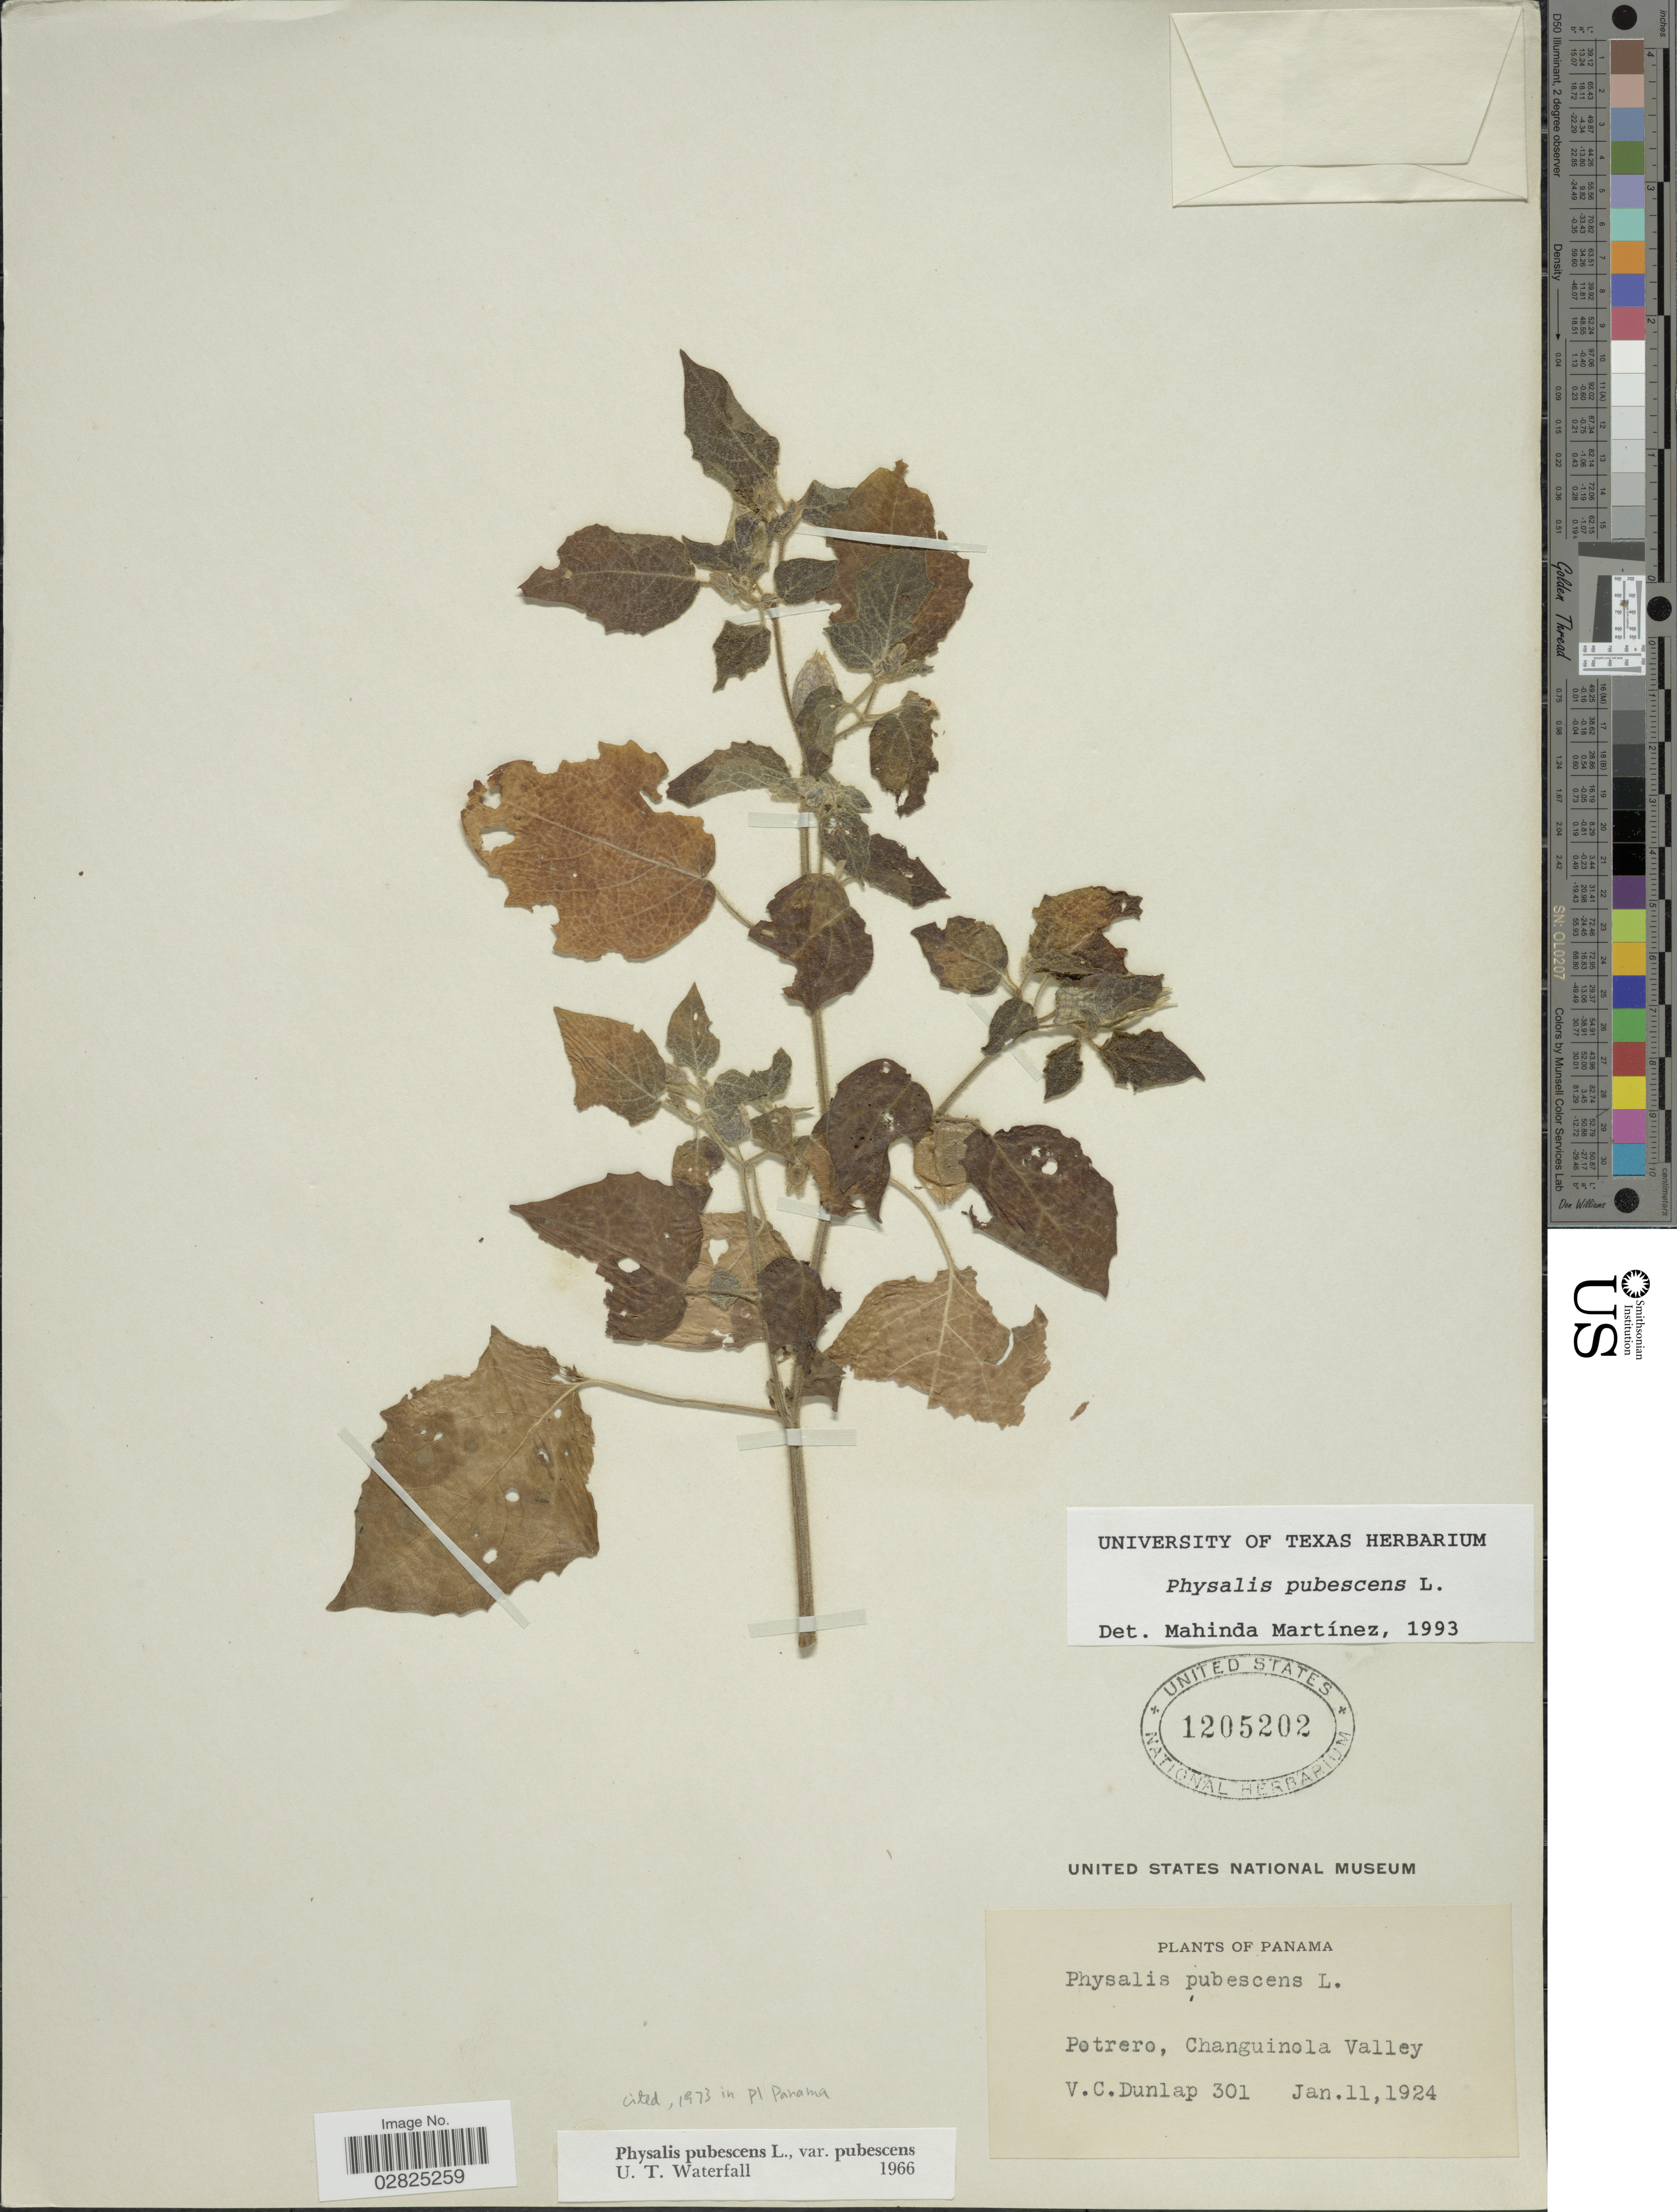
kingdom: Plantae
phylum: Tracheophyta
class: Magnoliopsida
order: Solanales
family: Solanaceae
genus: Physalis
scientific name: Physalis pubescens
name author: L.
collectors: V. C. Dunlap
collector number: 301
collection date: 1924-01-11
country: Panama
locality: Potrero, Changuinola Valley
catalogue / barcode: US 1205202